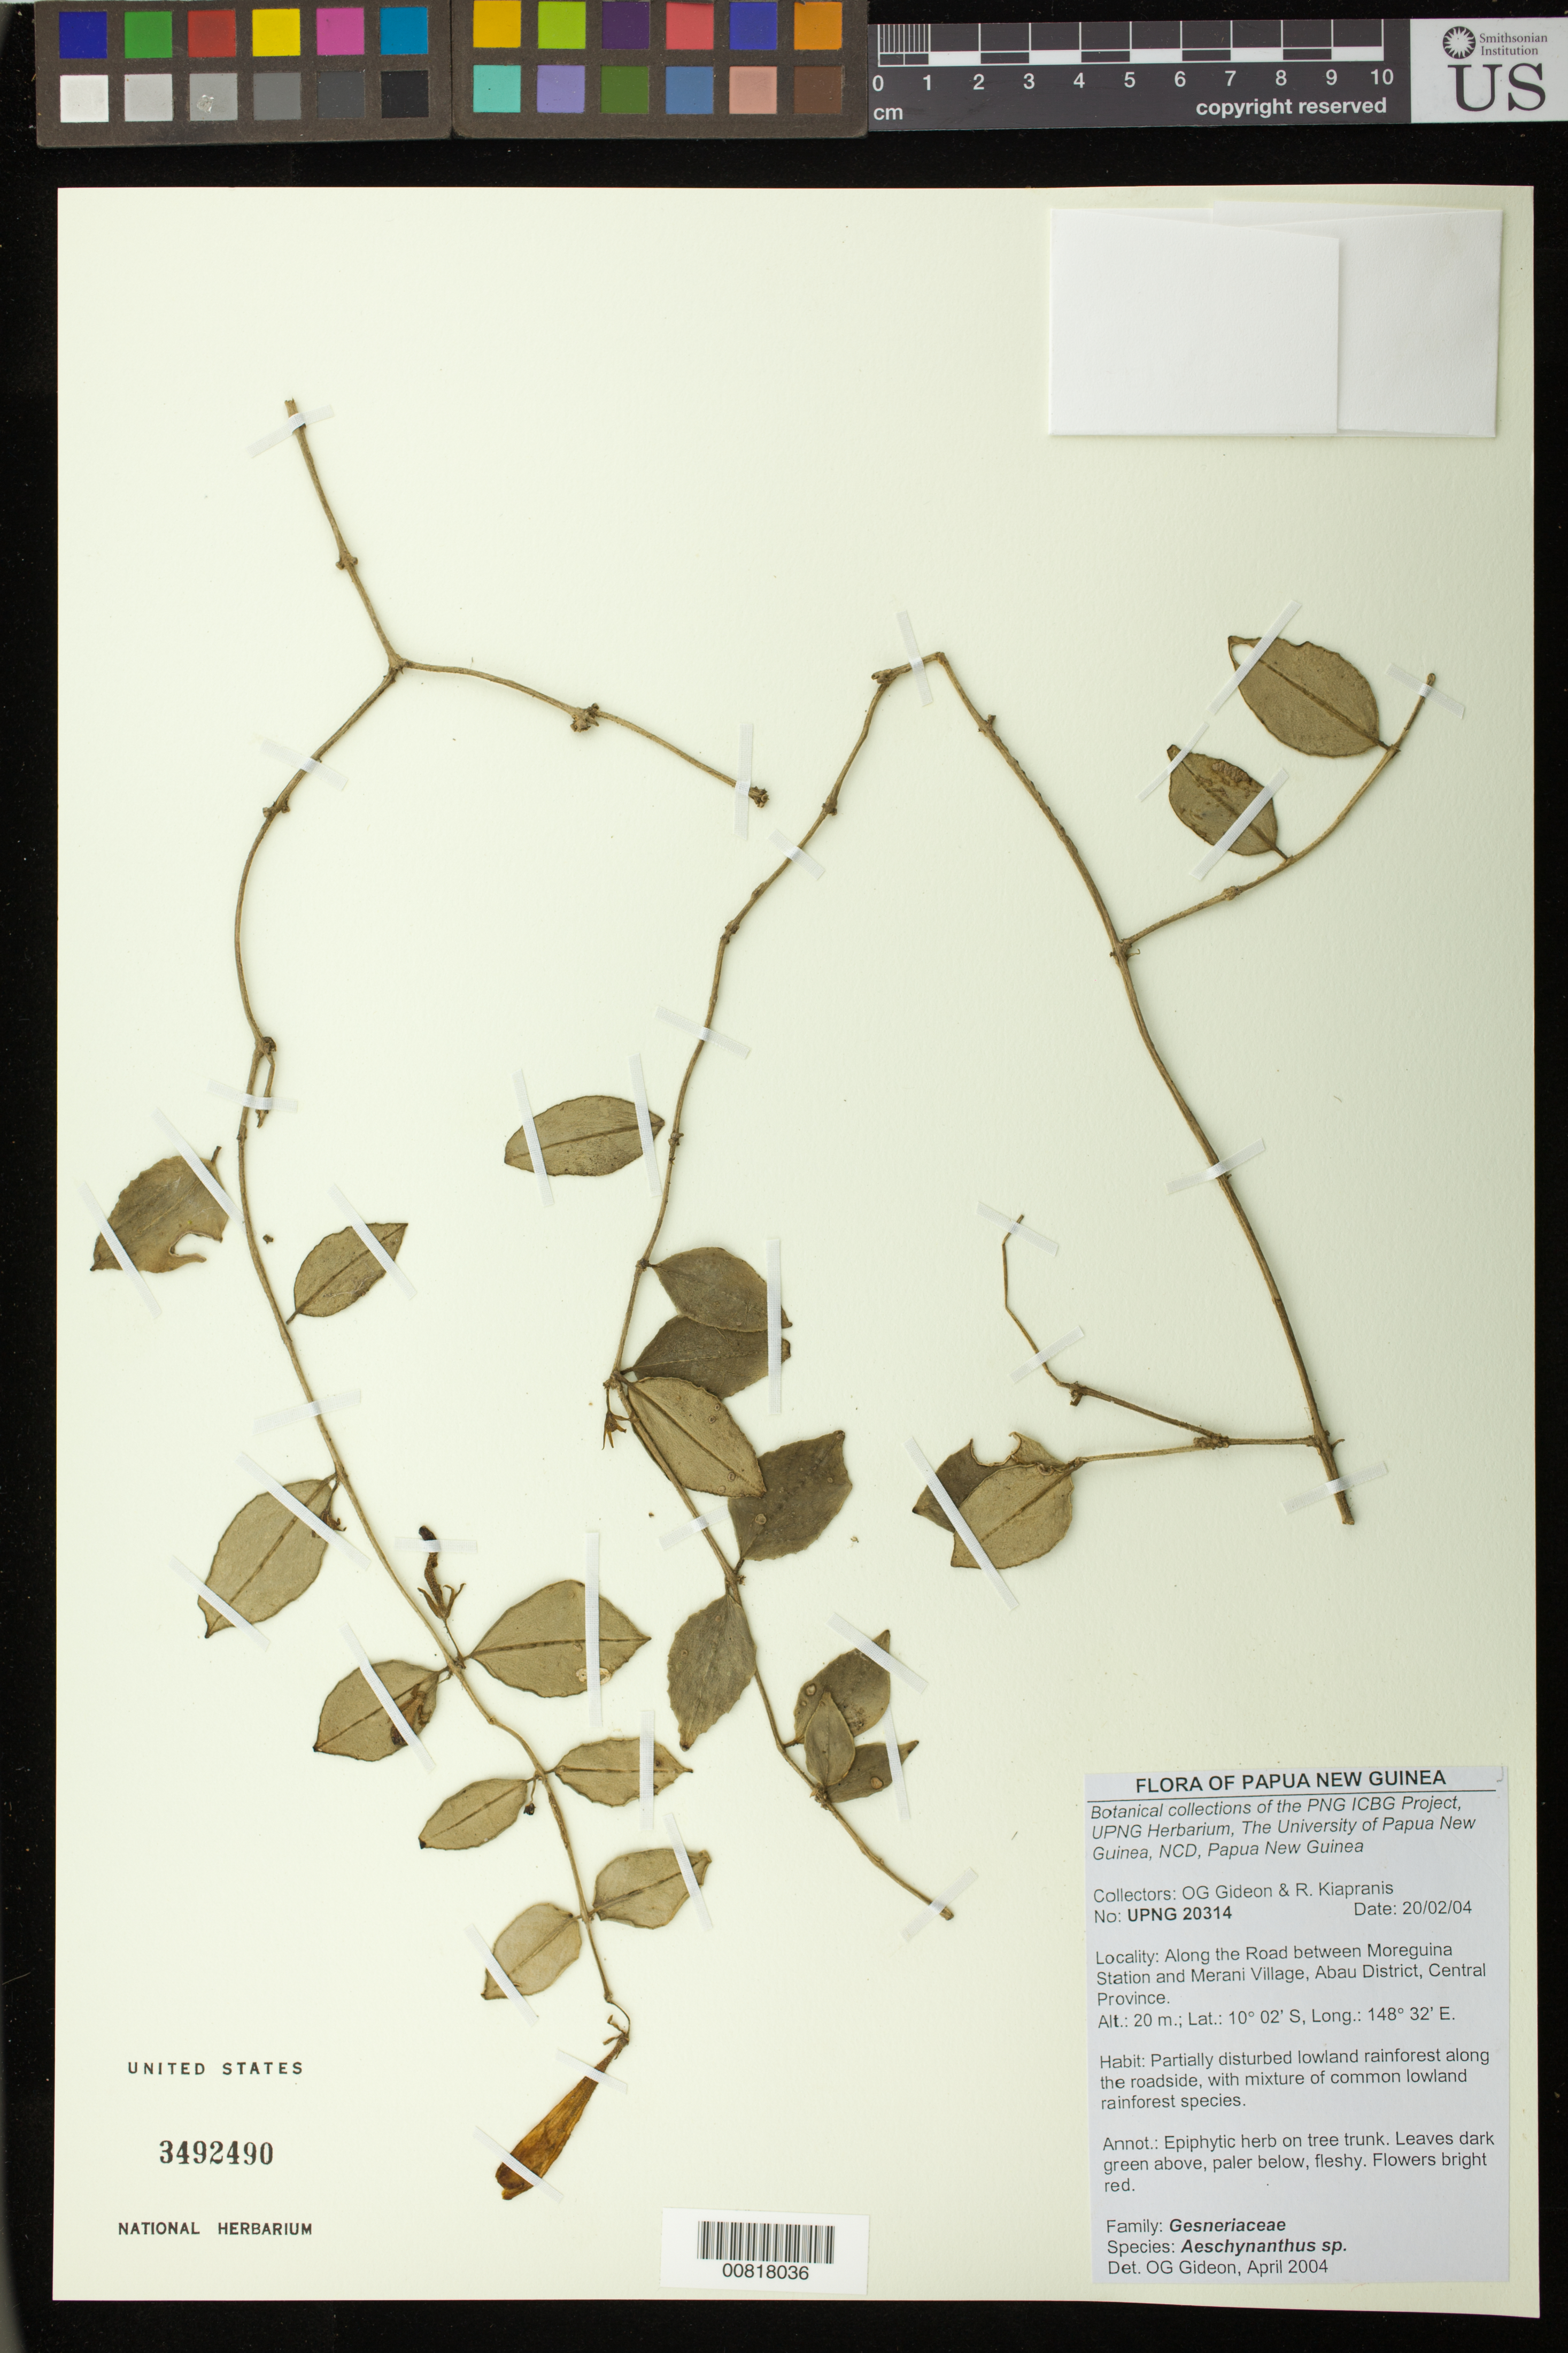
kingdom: Plantae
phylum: Tracheophyta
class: Magnoliopsida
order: Lamiales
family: Gesneriaceae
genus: Aeschynanthus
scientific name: Aeschynanthus sp.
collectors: O. Gideon & R. Kiapranis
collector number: UPNG 20314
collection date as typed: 20 Feb 2004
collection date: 2004-02-20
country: Papua New Guinea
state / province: Central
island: New Guinea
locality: Along the road between Moreguina Station and Merani Village, Abau District, Central Province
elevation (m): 20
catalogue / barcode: US 3492490